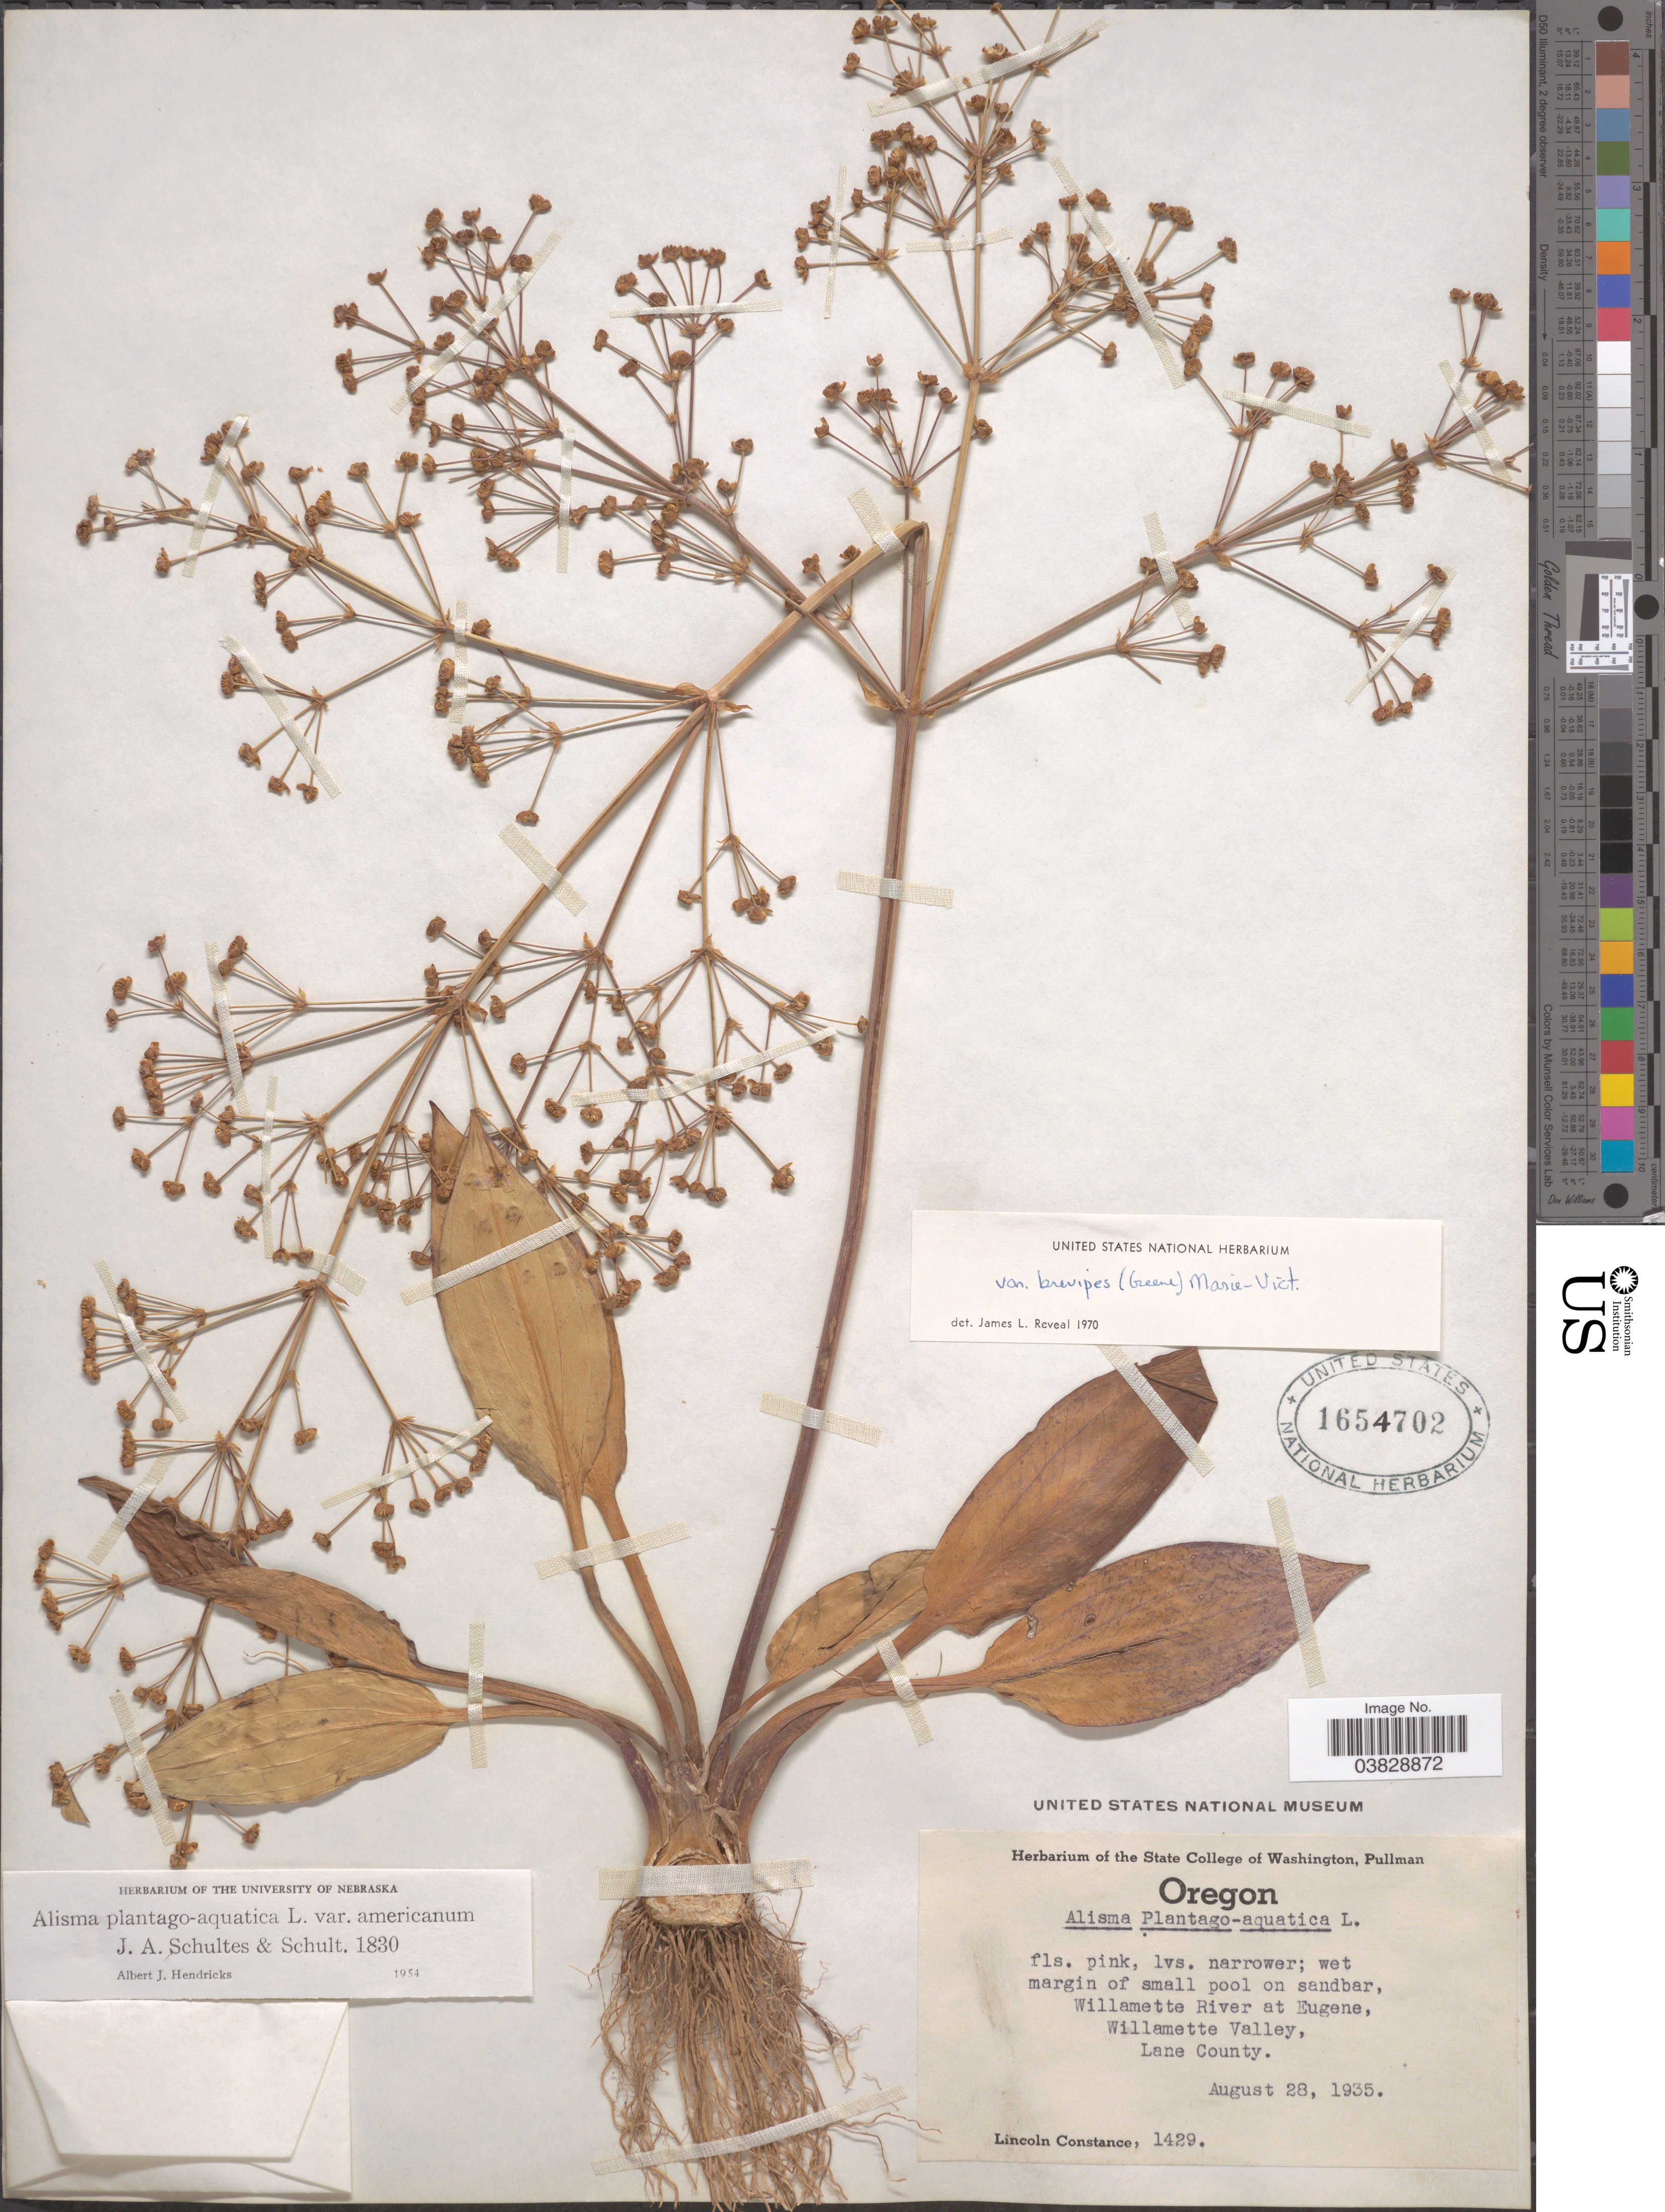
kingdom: Plantae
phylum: Tracheophyta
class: Liliopsida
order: Alismatales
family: Alismataceae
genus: Alisma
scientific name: Alisma plantago-aquatica var. americanum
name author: L.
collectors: L. Constance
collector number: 1429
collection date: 1935-08-28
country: United States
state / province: Oregon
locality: Wet margin of small pool on sandbar, Willamette River at Eugene, Willamette Valley, Lane County.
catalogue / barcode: US 1654702